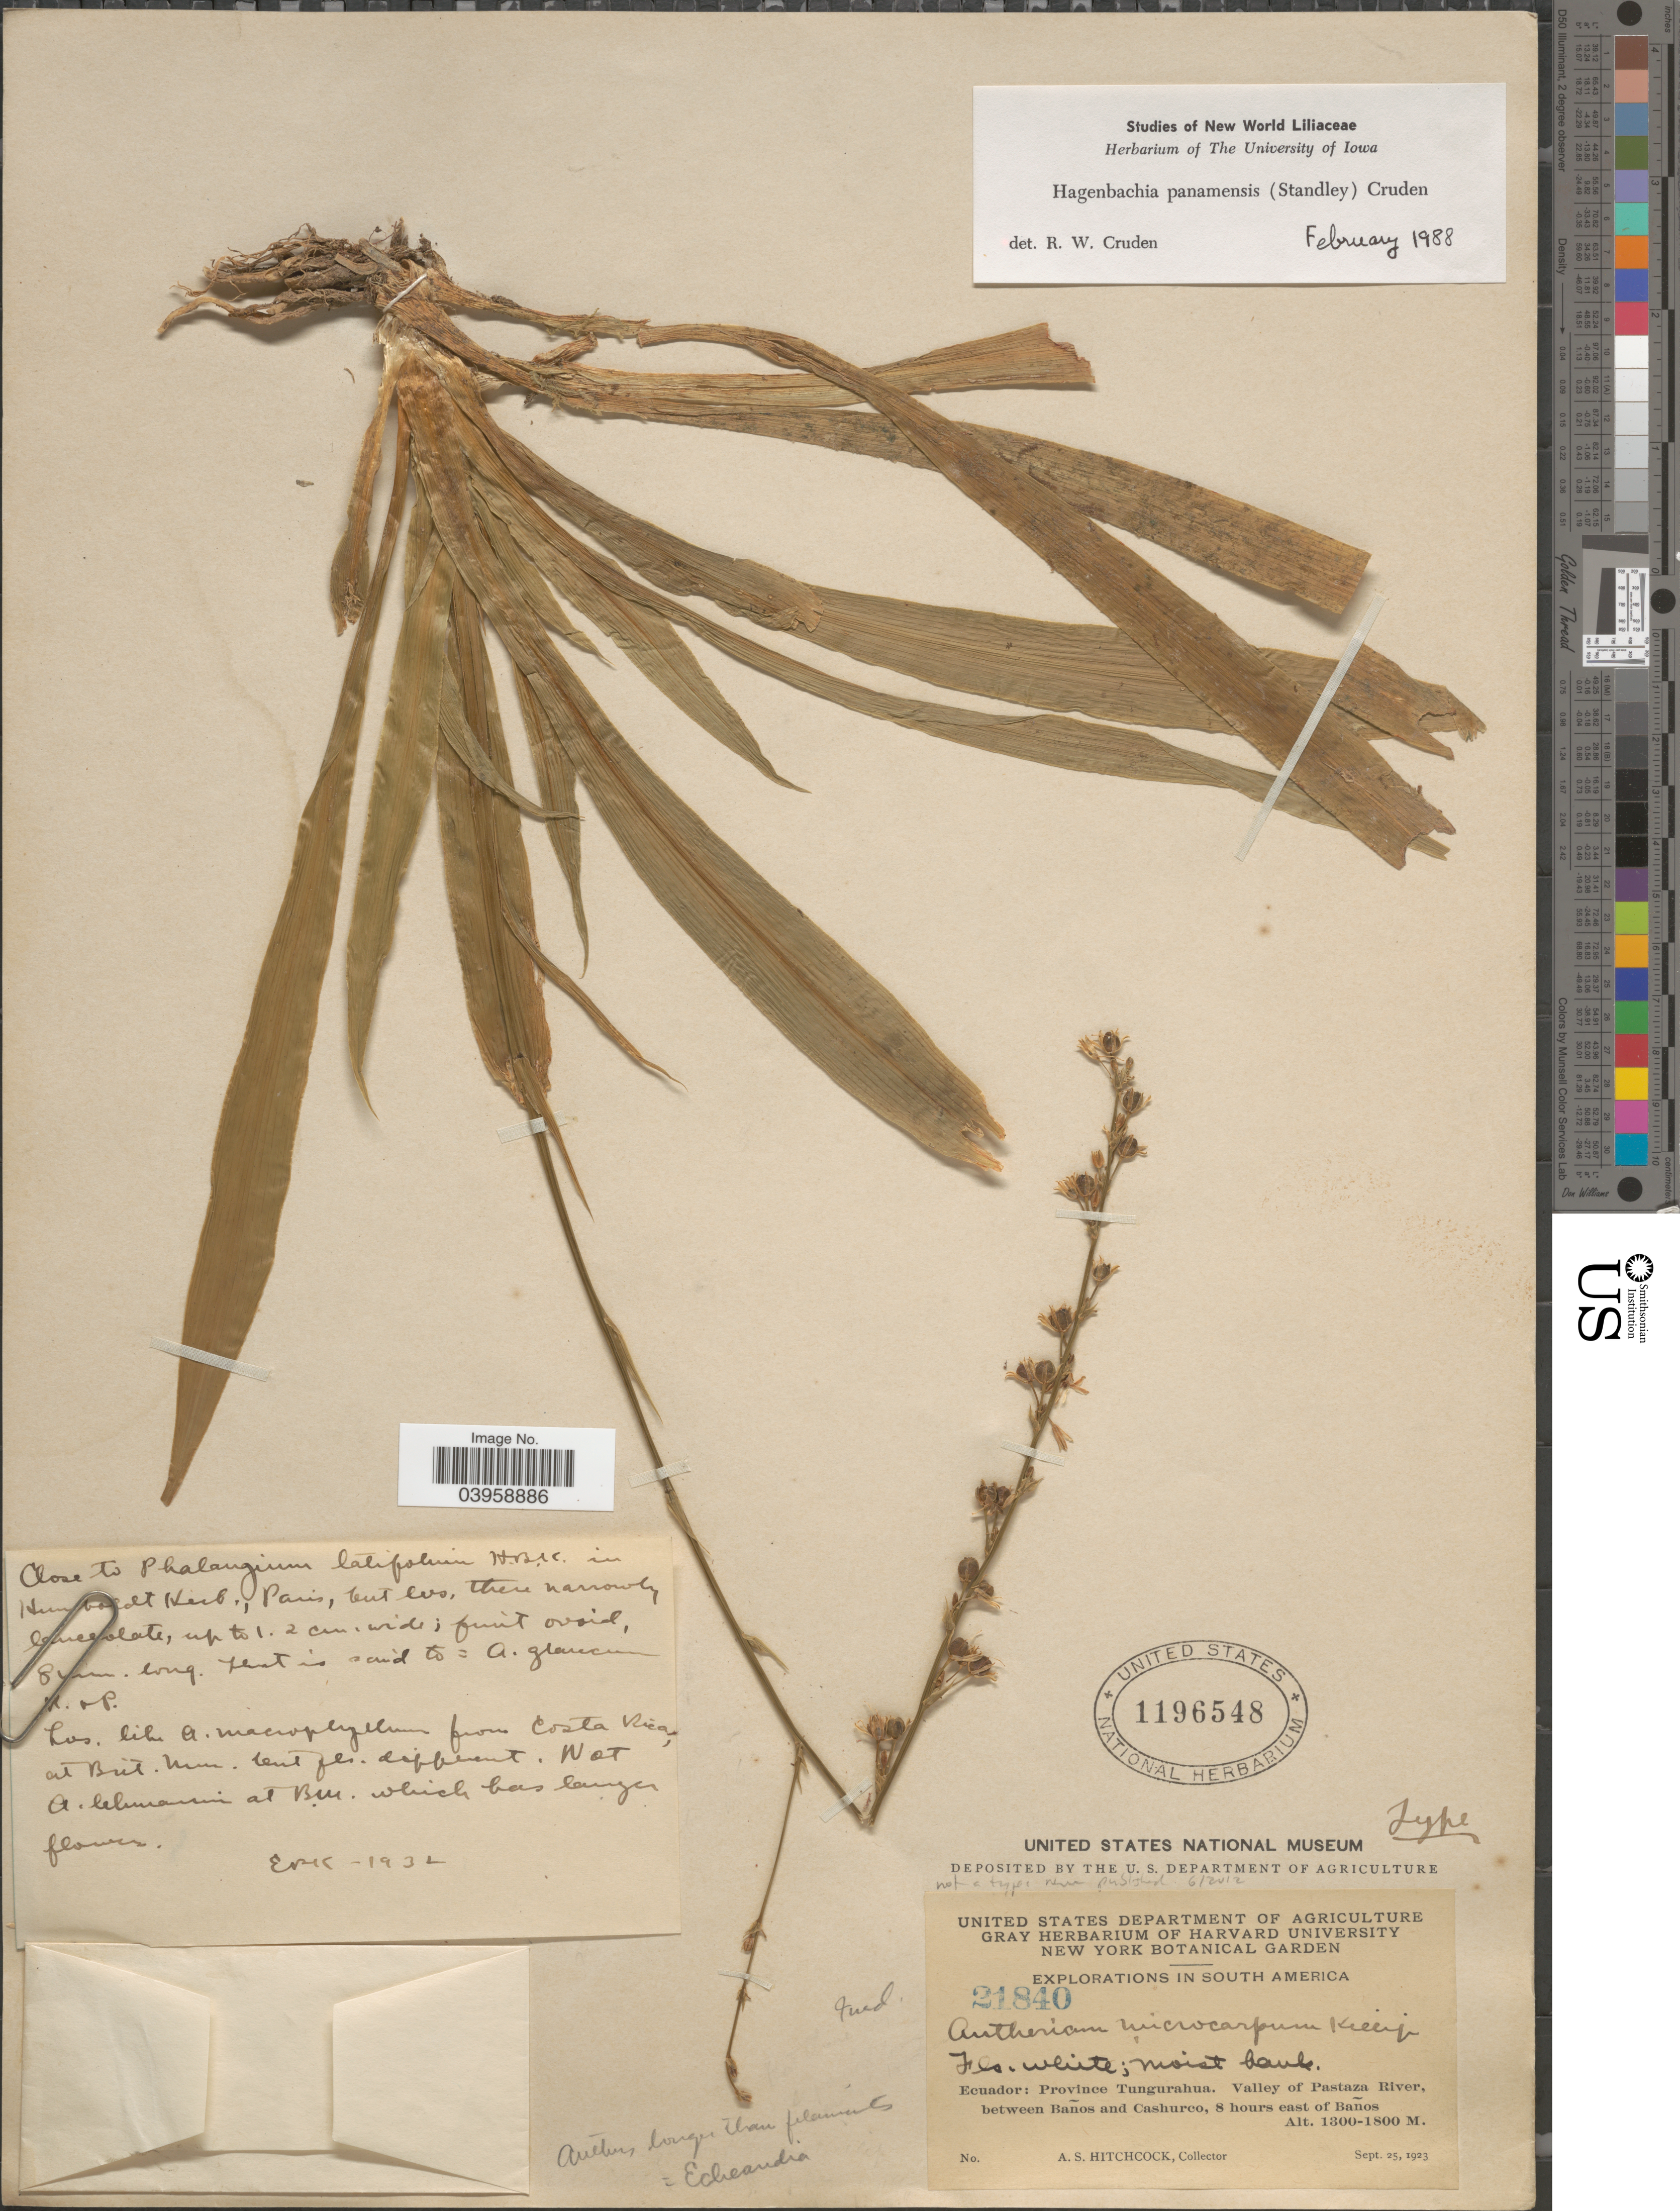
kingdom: Plantae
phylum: Tracheophyta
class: Liliopsida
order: Asparagales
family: Asparagaceae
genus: Hagenbachia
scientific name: Hagenbachia panamensis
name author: (Standl.) Cruden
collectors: A. S. Hitchcock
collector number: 21840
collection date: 1923-09-25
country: Ecuador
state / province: Tungurahua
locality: Valley of Pastaza River, between Baños and Cashurco, 8 hours east of Baños.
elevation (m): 1300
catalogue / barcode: US 1196548